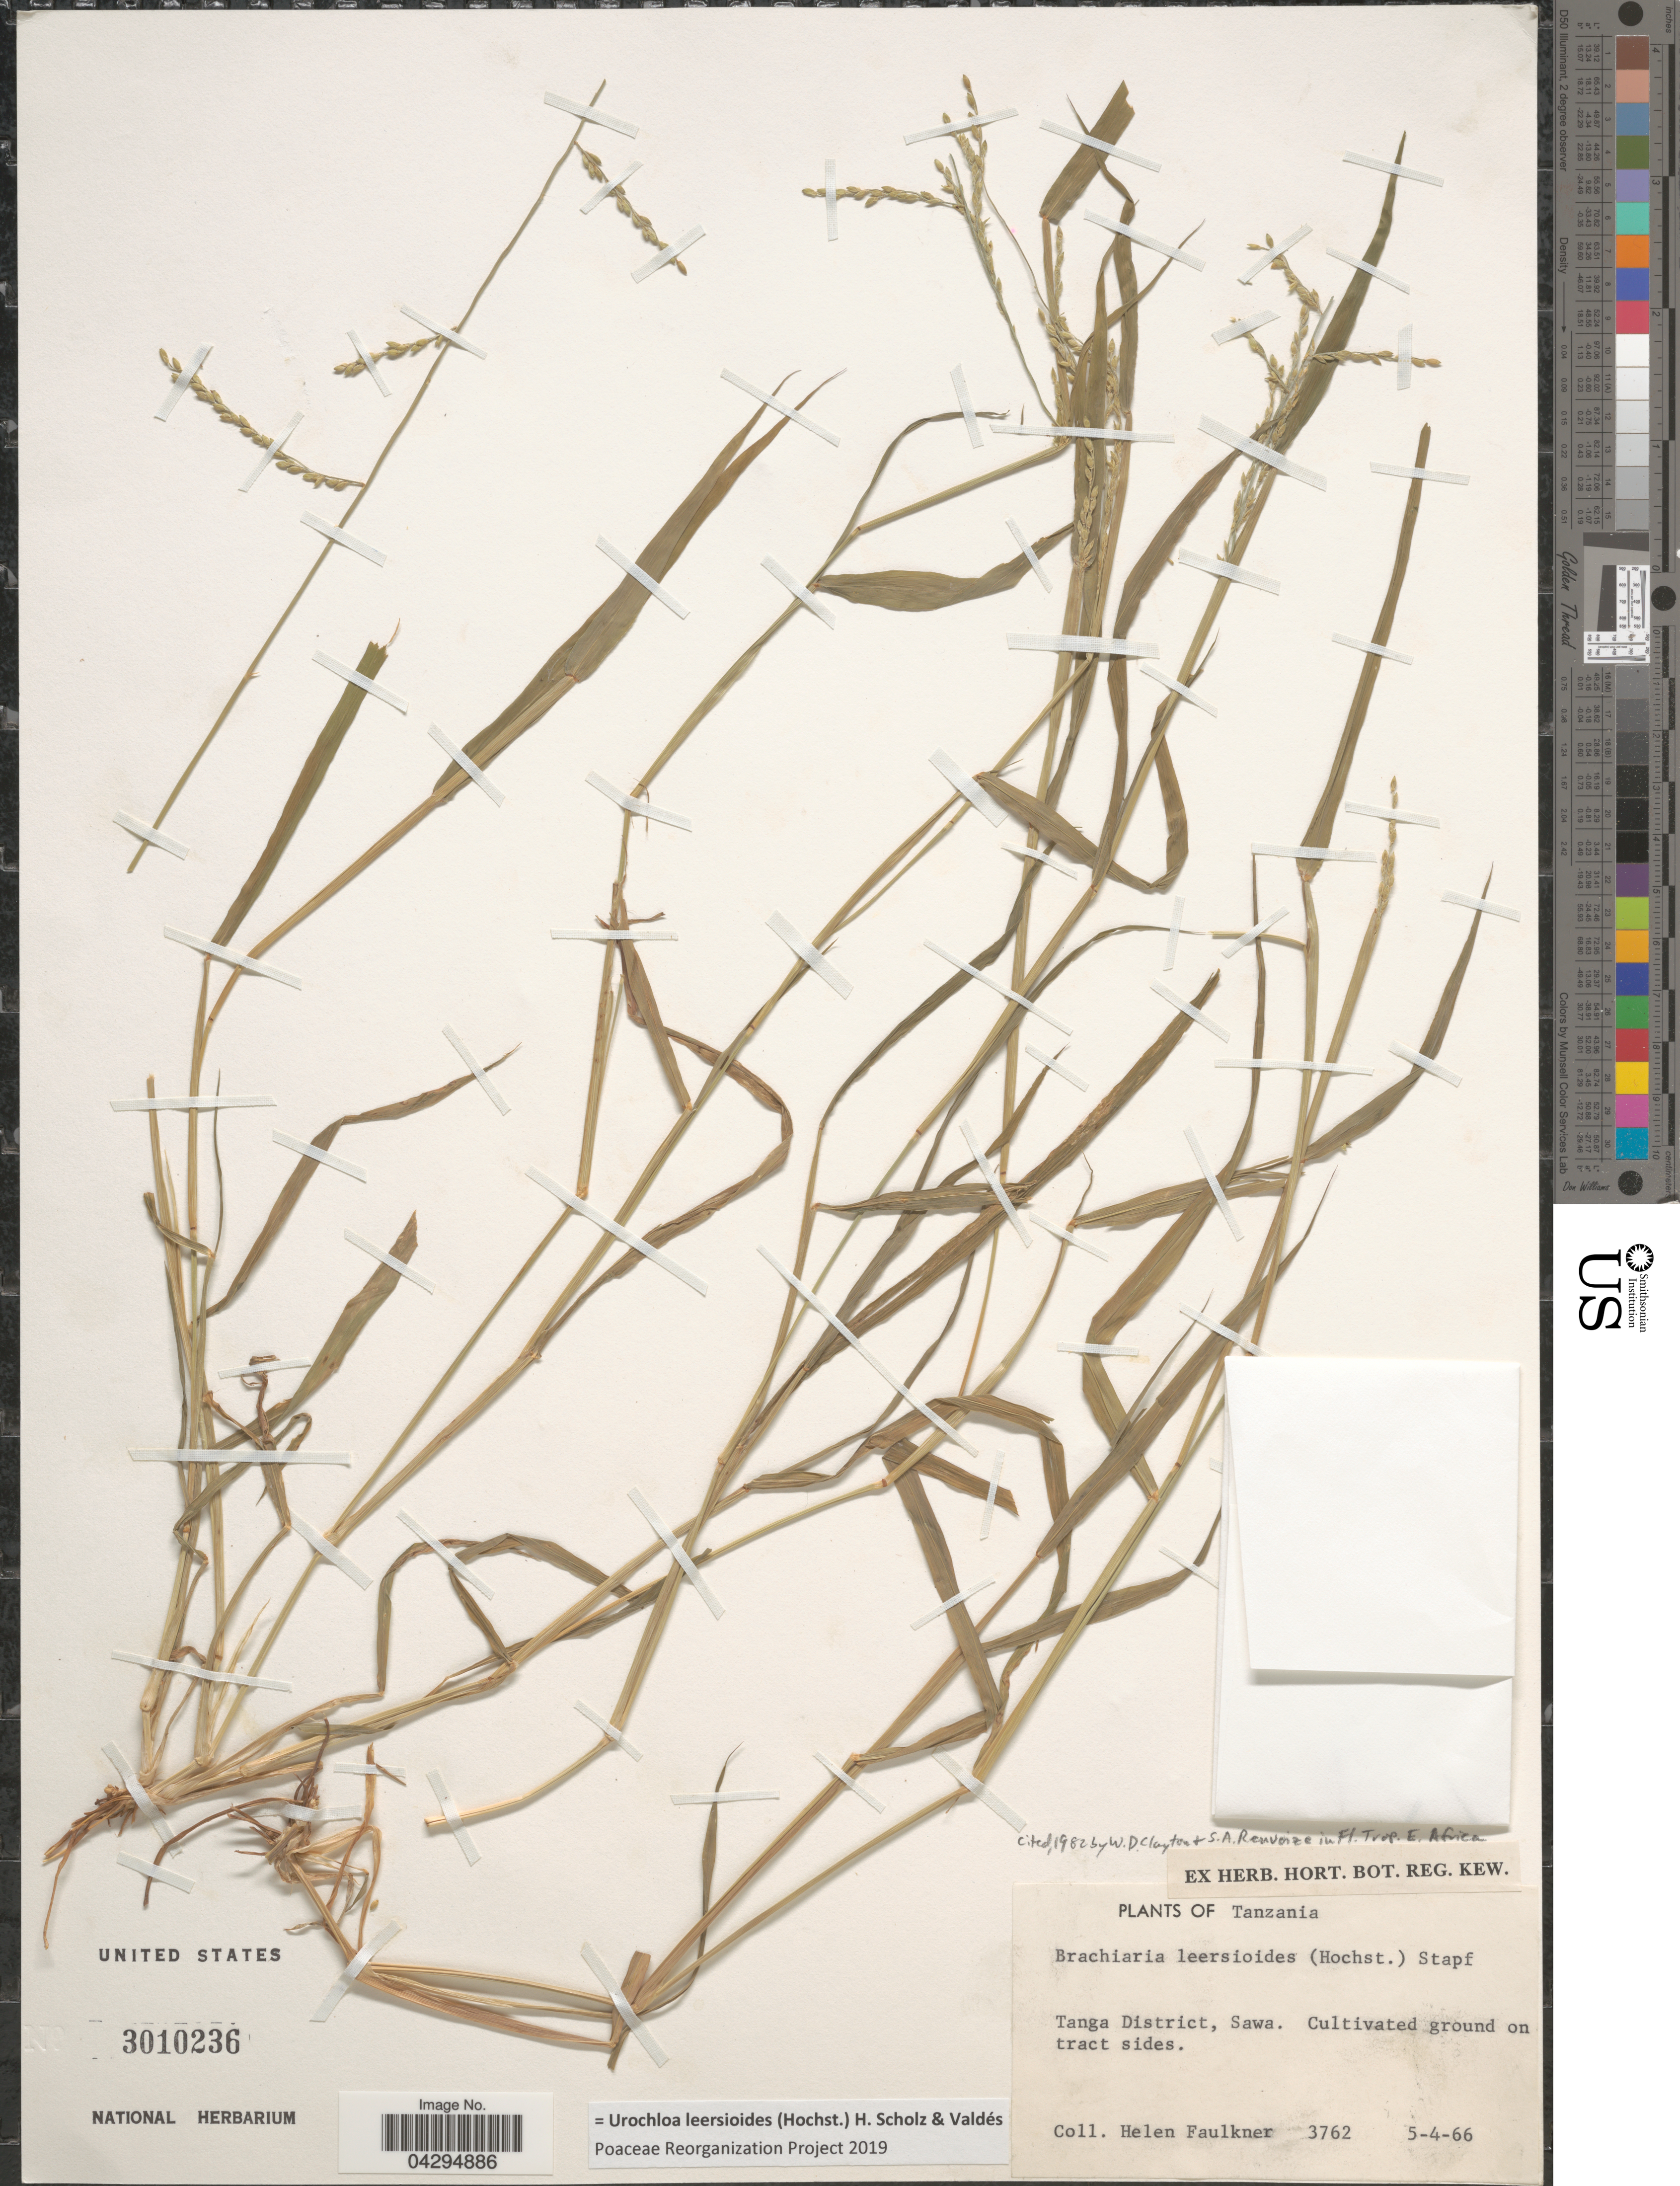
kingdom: Plantae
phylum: Tracheophyta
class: Liliopsida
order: Poales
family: Poaceae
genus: Urochloa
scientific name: Urochloa leersioides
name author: (Hochst.) H. Scholz & Valdés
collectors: H. Faulkner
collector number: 3762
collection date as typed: Transcribed d/m/y: 5/4/66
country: Tanzania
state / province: Tanga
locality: Tanga District, Sawa.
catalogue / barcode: US 3010236